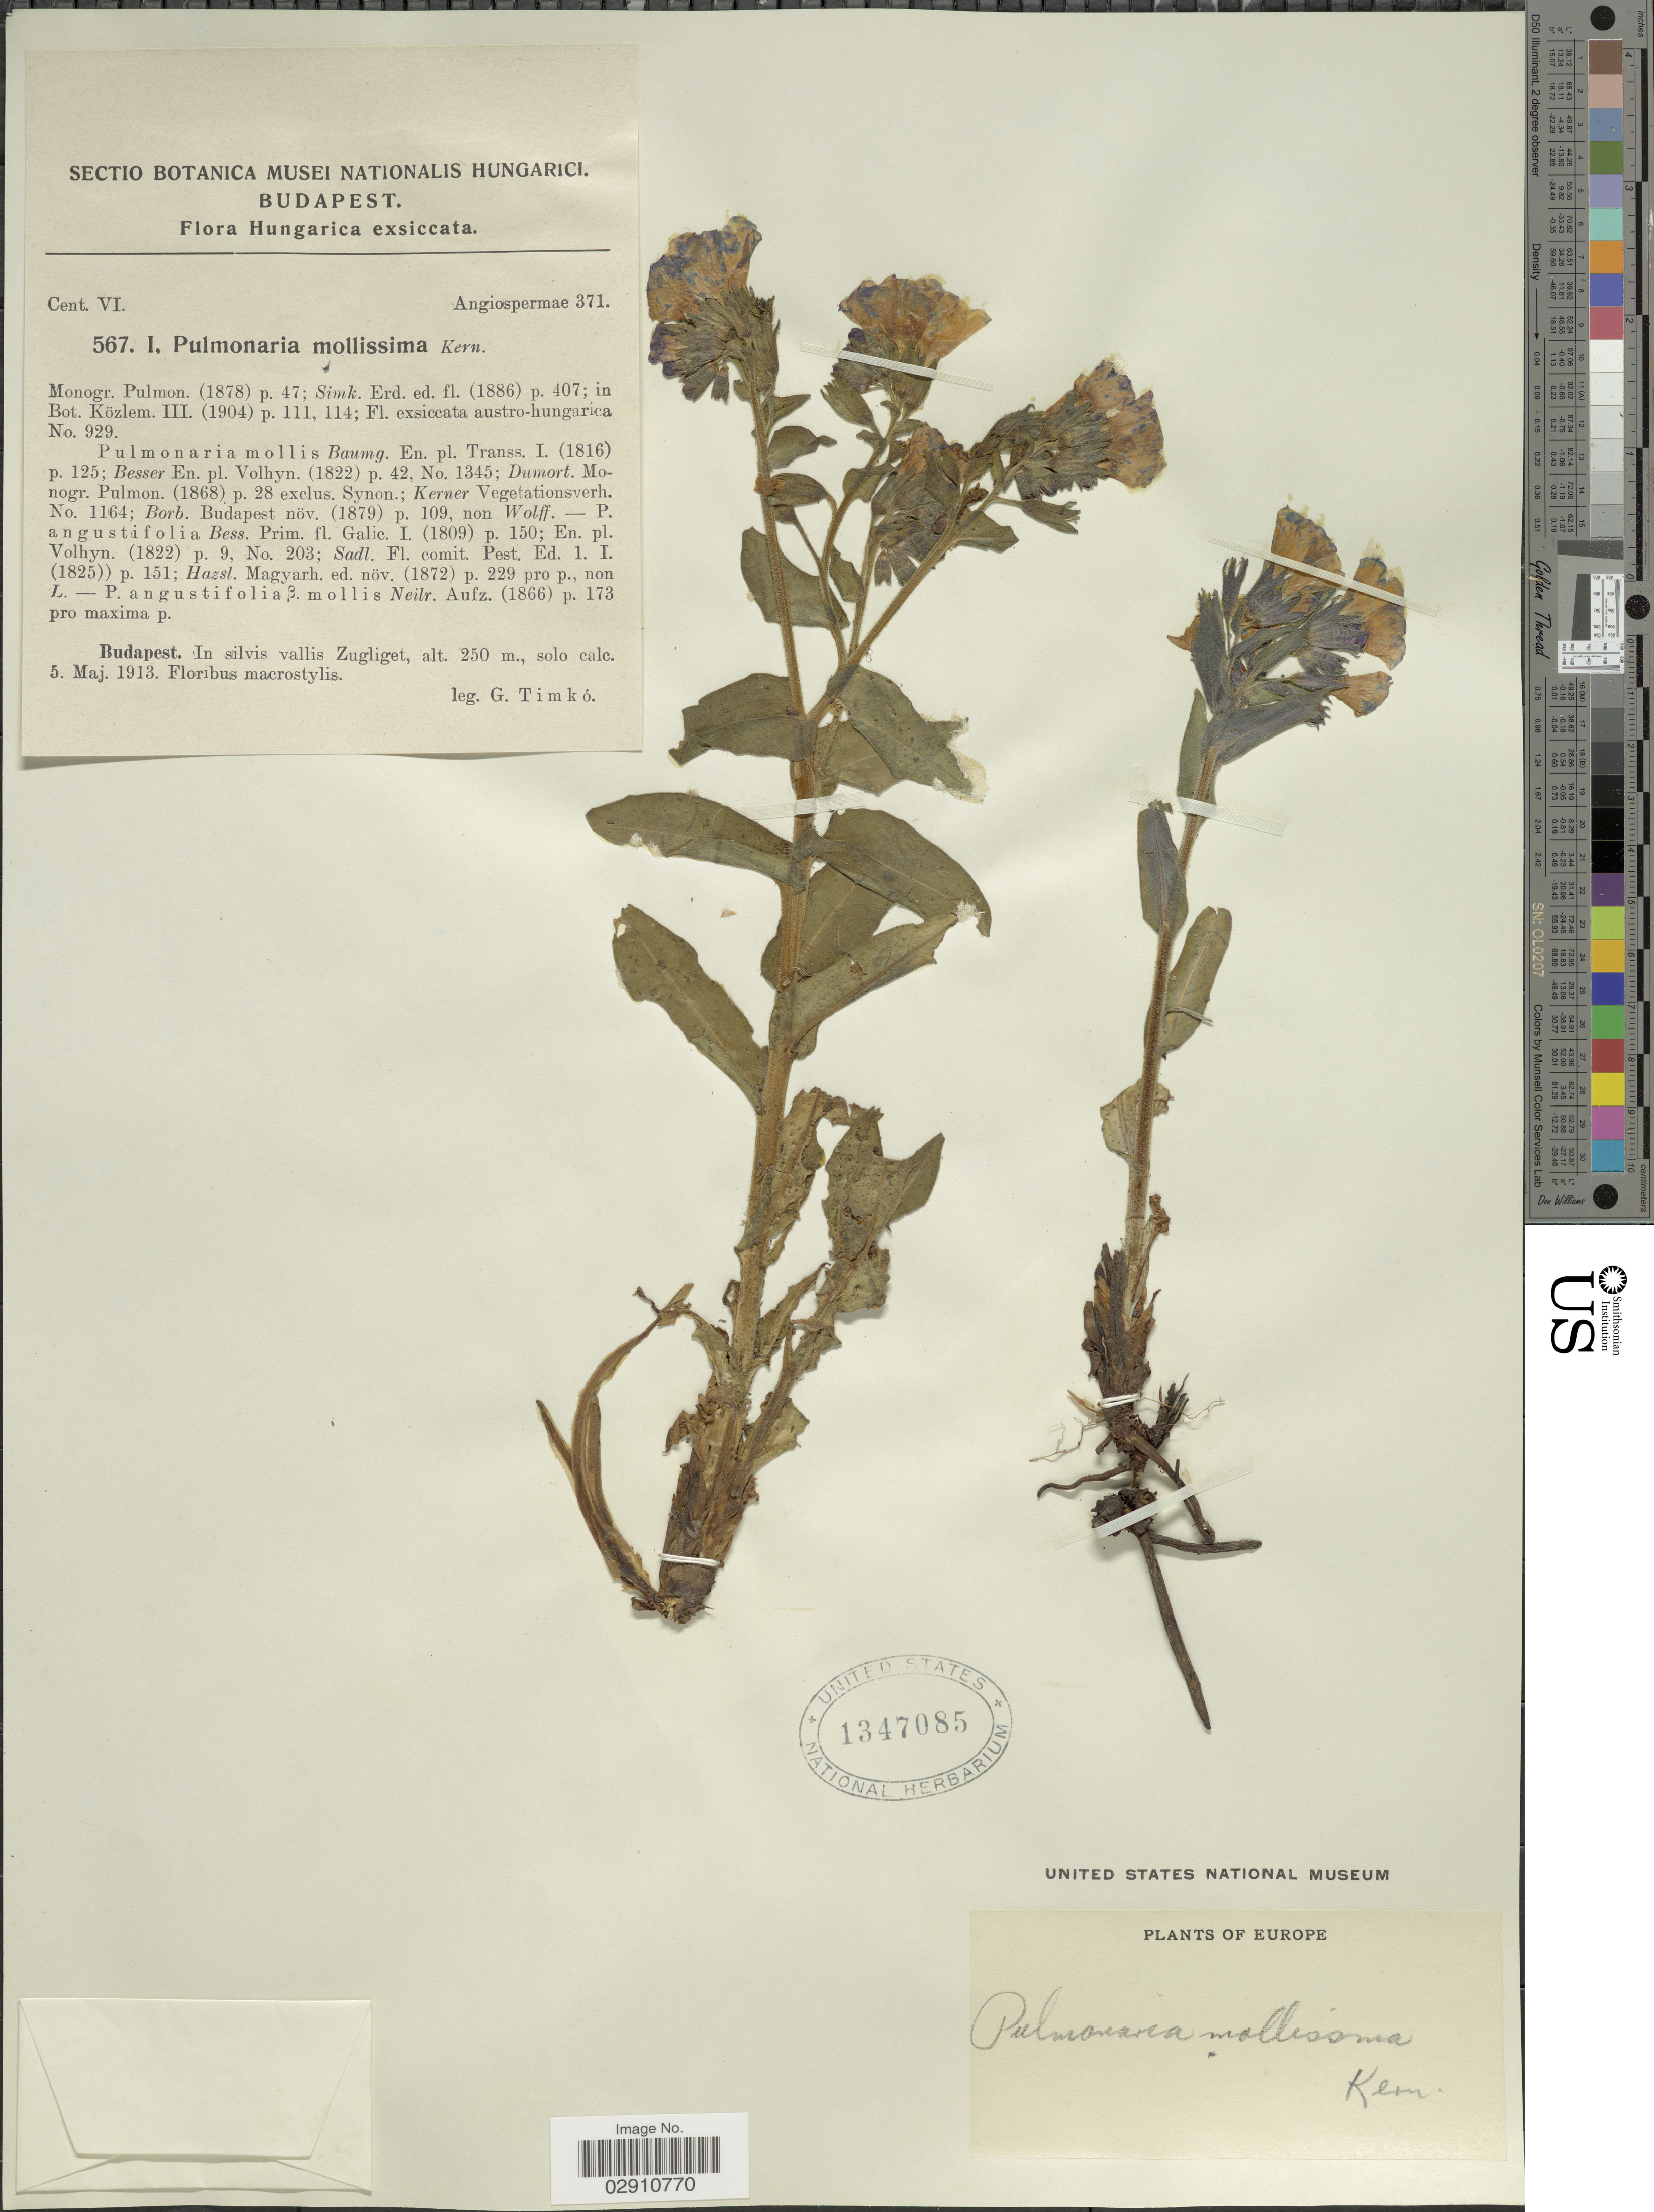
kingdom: Plantae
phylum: Tracheophyta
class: Magnoliopsida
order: Boraginales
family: Boraginaceae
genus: Pulmonaria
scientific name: Pulmonaria mollissima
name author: A. Kern.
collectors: G. Timko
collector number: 567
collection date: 1913-05-05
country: Hungary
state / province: Budapest, Capital District of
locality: Budapest. In silvis vallis Zugliget.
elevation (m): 250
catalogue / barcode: US 1347085